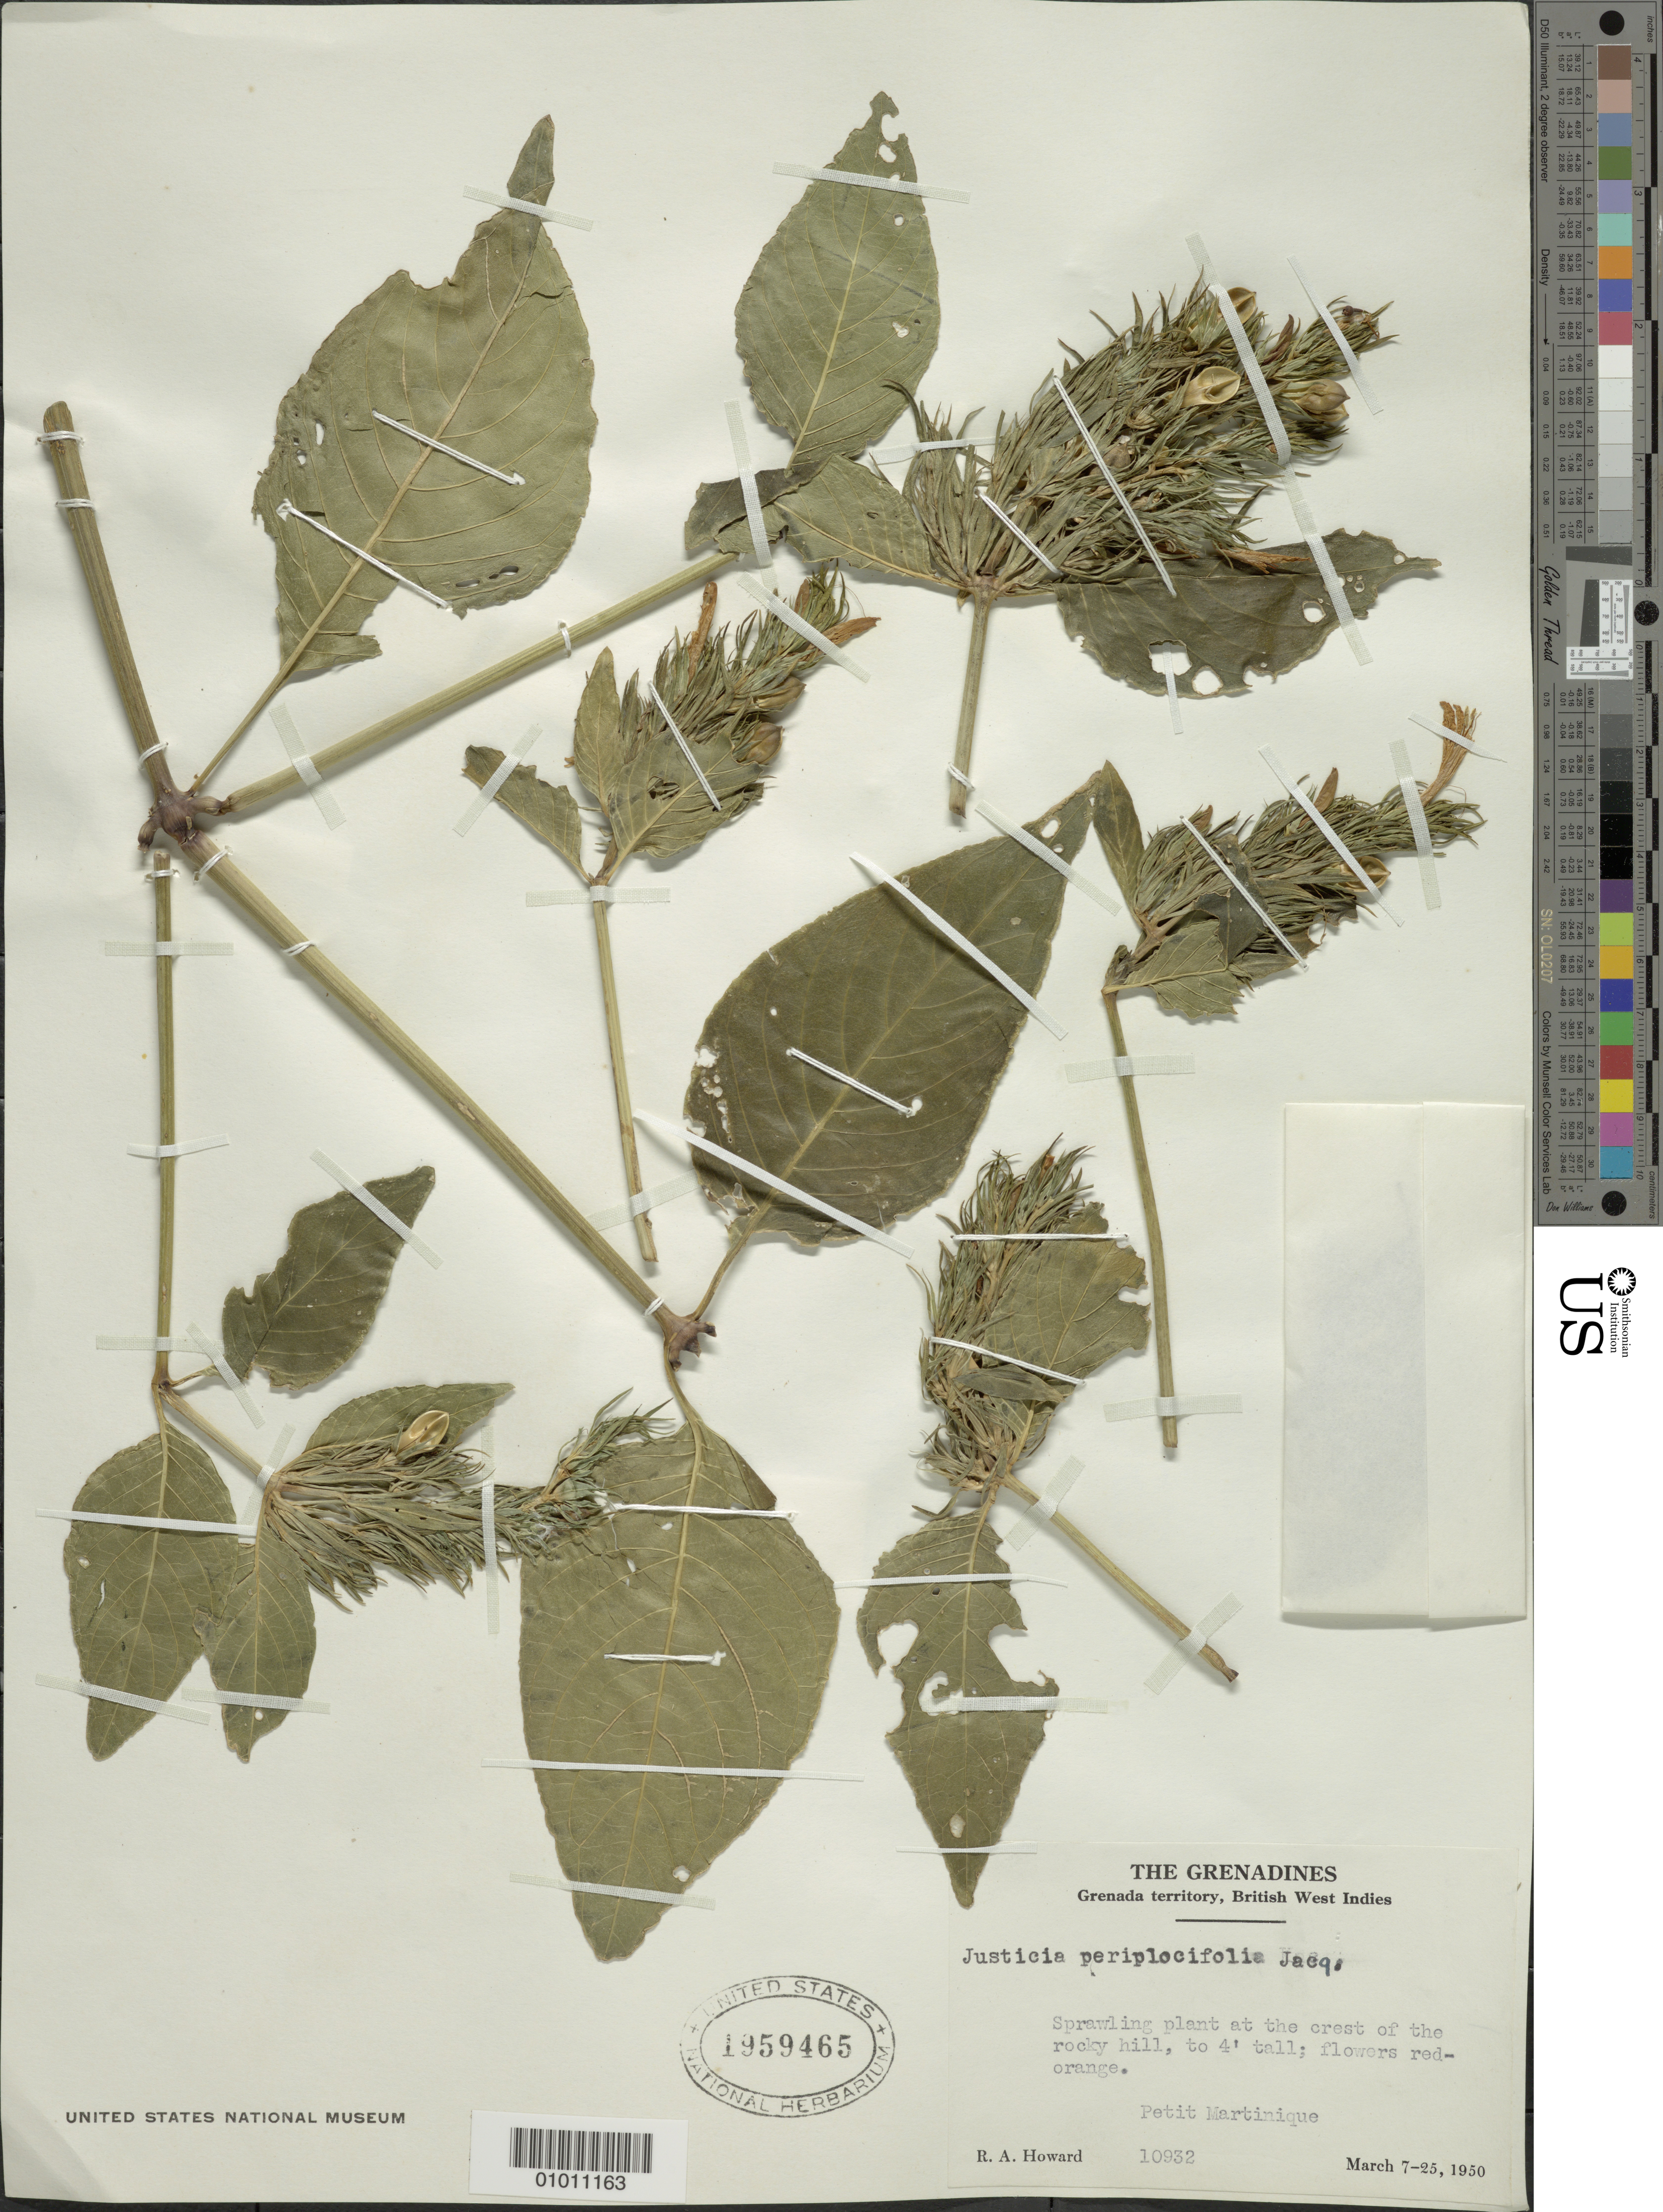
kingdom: Plantae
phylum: Tracheophyta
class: Magnoliopsida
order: Lamiales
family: Acanthaceae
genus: Justicia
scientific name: Justicia sphaerosperma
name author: Vahl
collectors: R. A. Howard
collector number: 10932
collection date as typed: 07 Mar 1950 to 25 Mar 1950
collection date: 1950-03-07/1950-03-25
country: St. Vincent - Grenadines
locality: Grenada Territory, Petit Martinique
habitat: At the crest of the rocky hill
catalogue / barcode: US 1959465